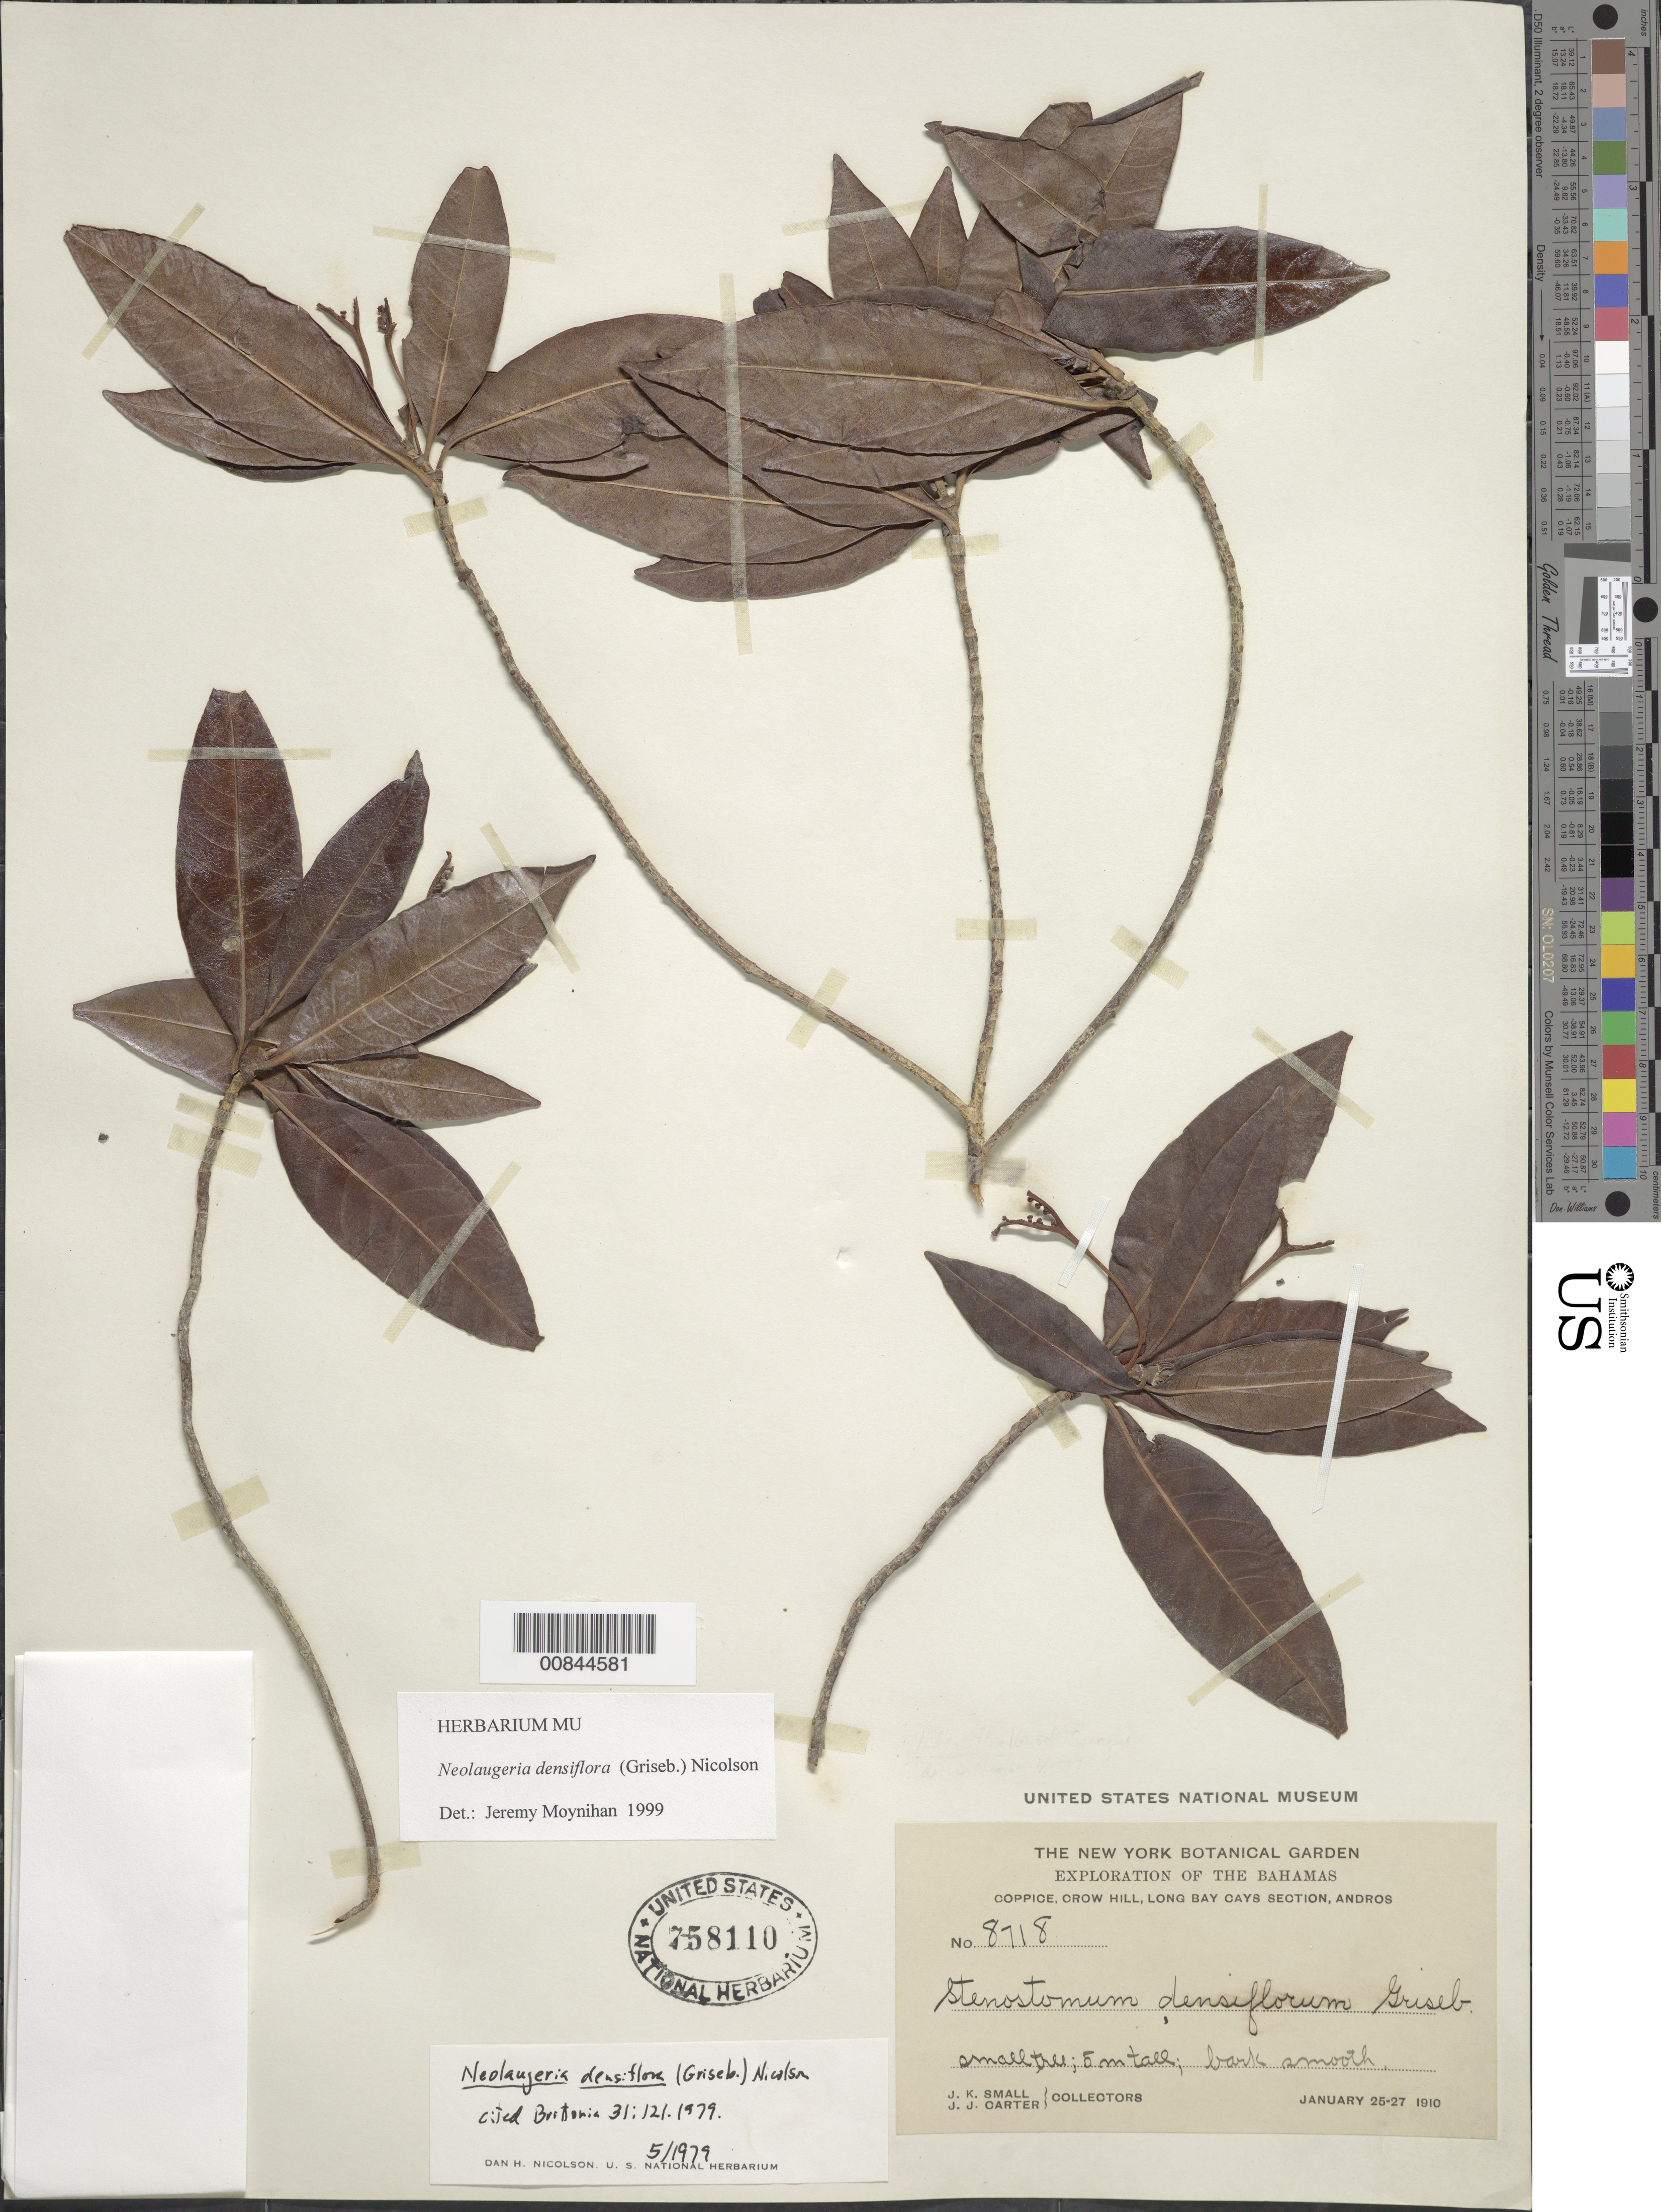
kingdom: Plantae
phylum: Tracheophyta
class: Magnoliopsida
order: Gentianales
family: Rubiaceae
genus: Stenostomum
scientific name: Stenostomum densiflorum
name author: C. Wright ex Griseb.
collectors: J. K. Small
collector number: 8718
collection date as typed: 25 Jan 1910 to 27 Jan 1910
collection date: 1910-01-25/1910-01-27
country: Bahamas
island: Andros I.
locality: Crow Hill, Long Bay Section, Andros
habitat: Coppice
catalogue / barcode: US 758110